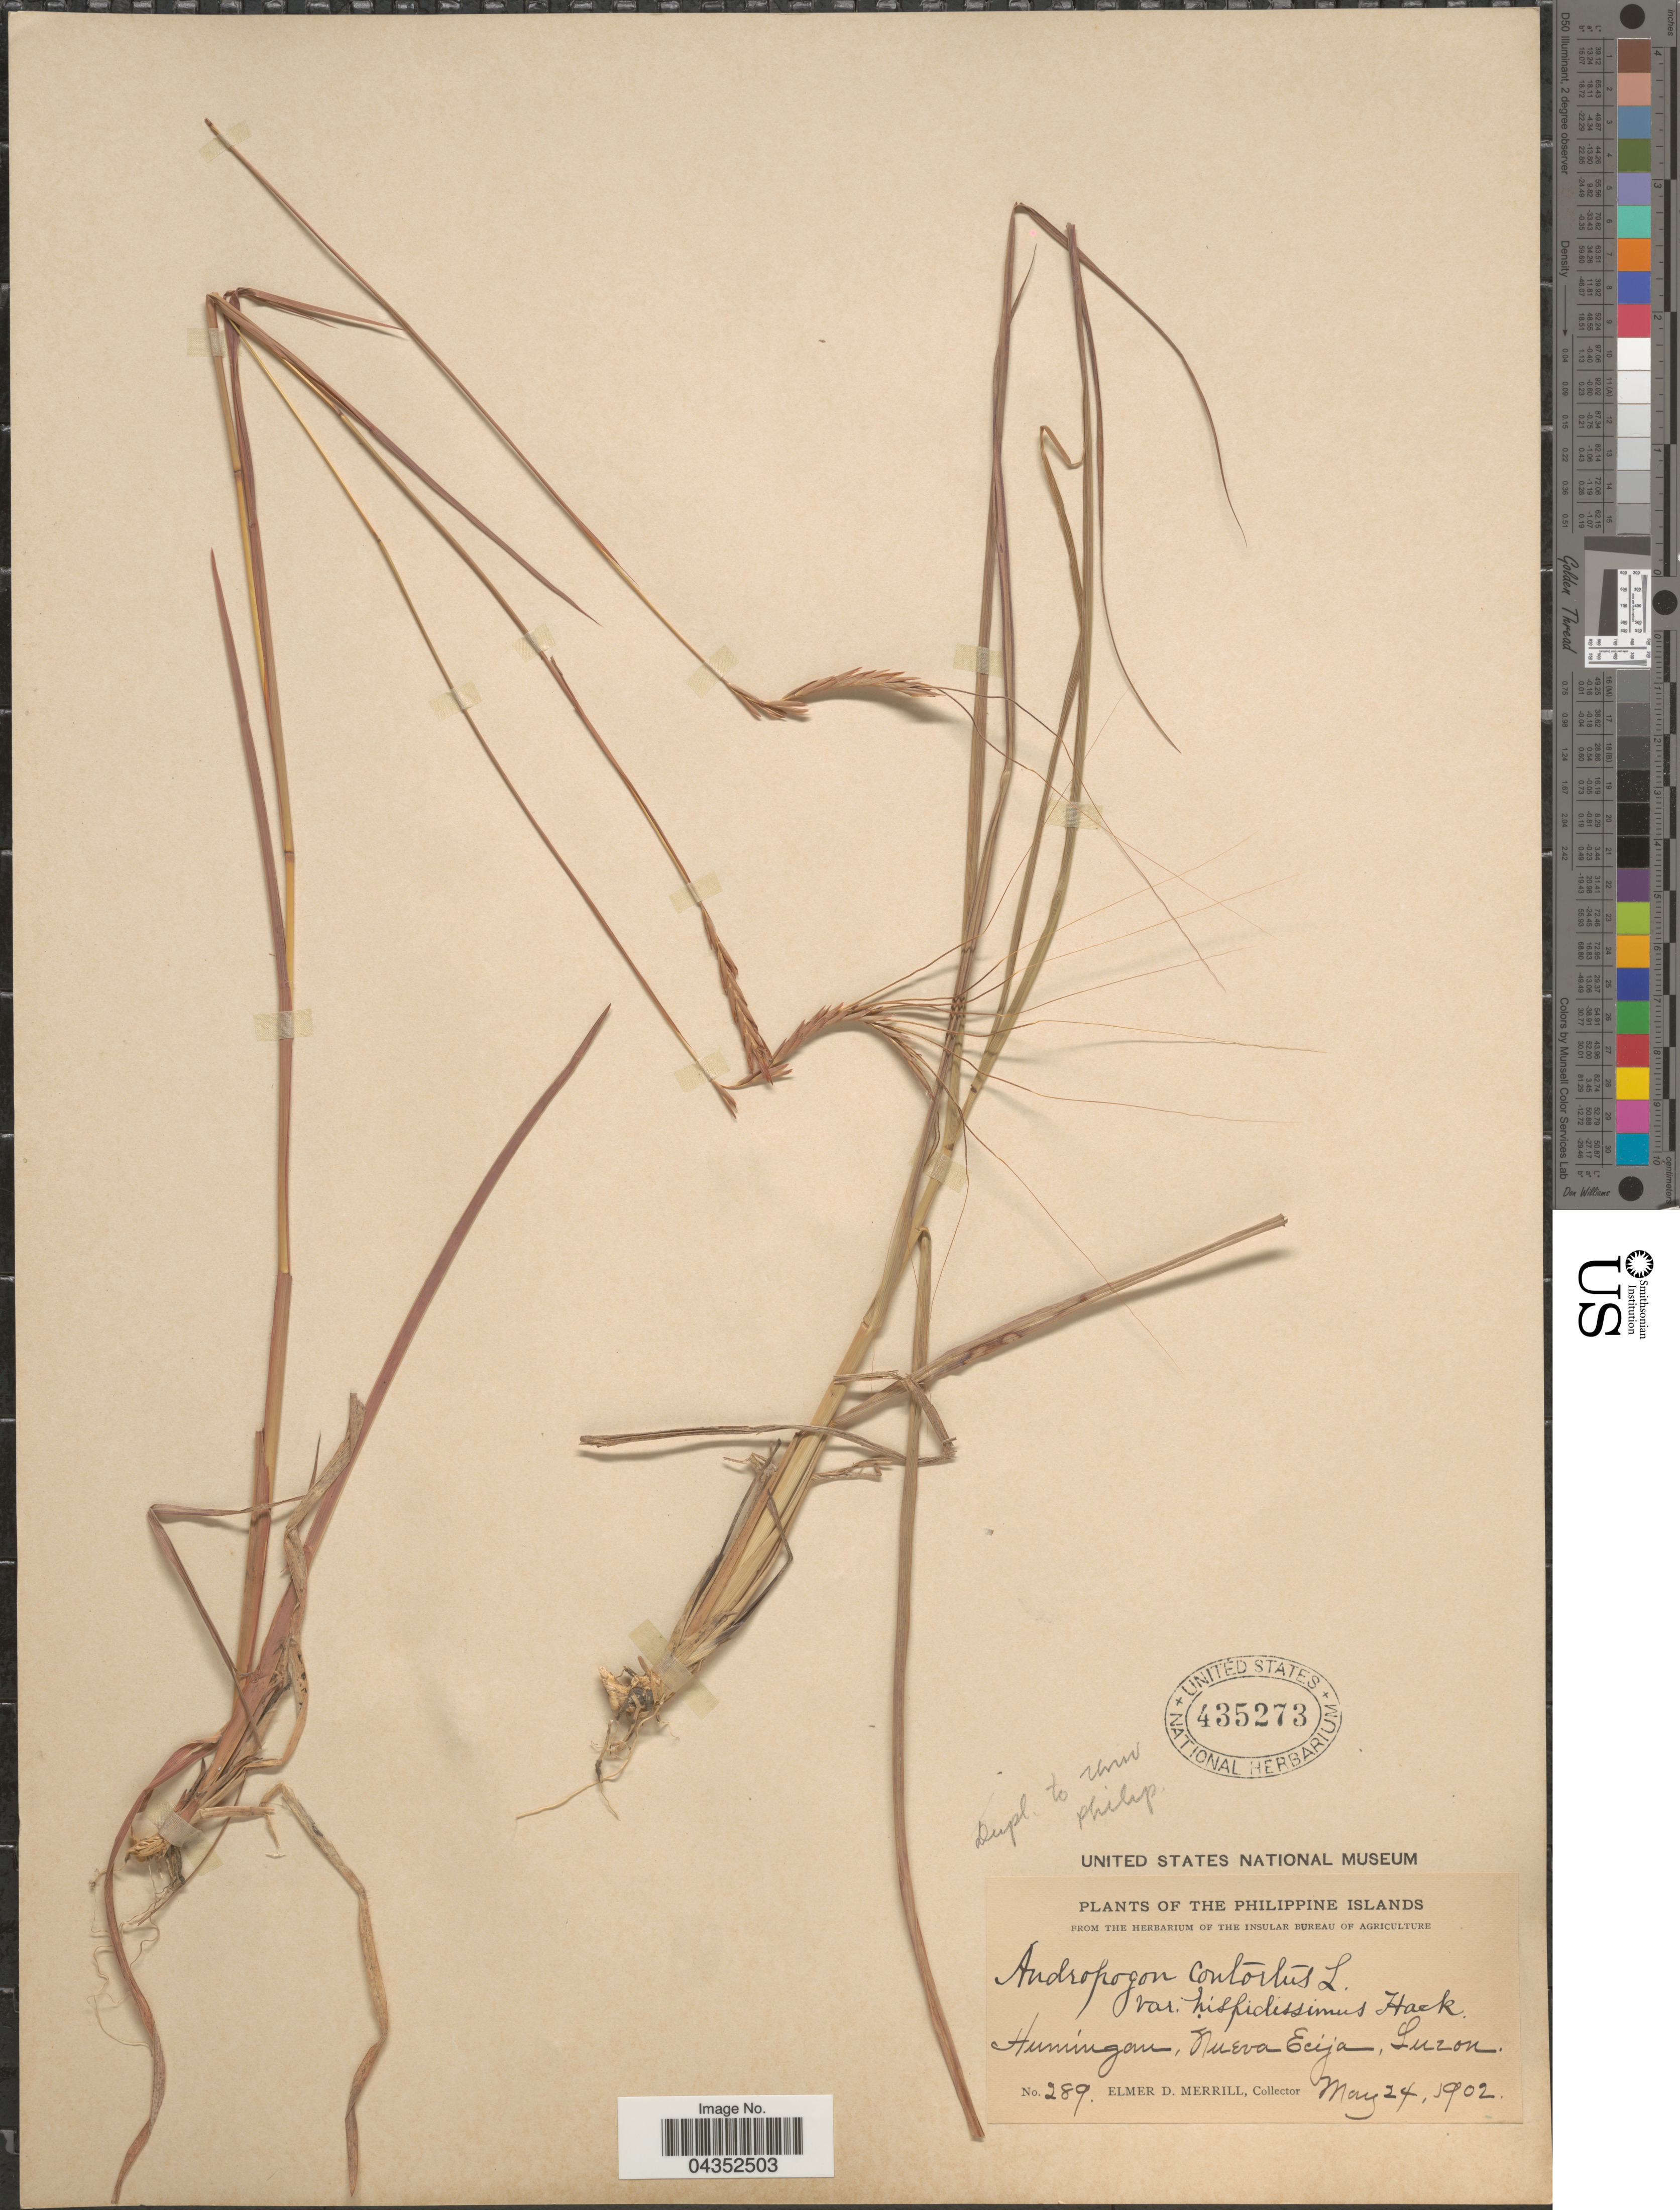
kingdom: Plantae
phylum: Tracheophyta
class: Liliopsida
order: Poales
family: Poaceae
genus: Heteropogon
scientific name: Heteropogon contortus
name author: (L.) P. Beauv. ex Roem. & Schult.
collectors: E. D. Merrill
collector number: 289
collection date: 1902-05-24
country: Philippines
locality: The Philippine Islands. Humingan, Nueva Ecija, Luzon.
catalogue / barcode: US 435273